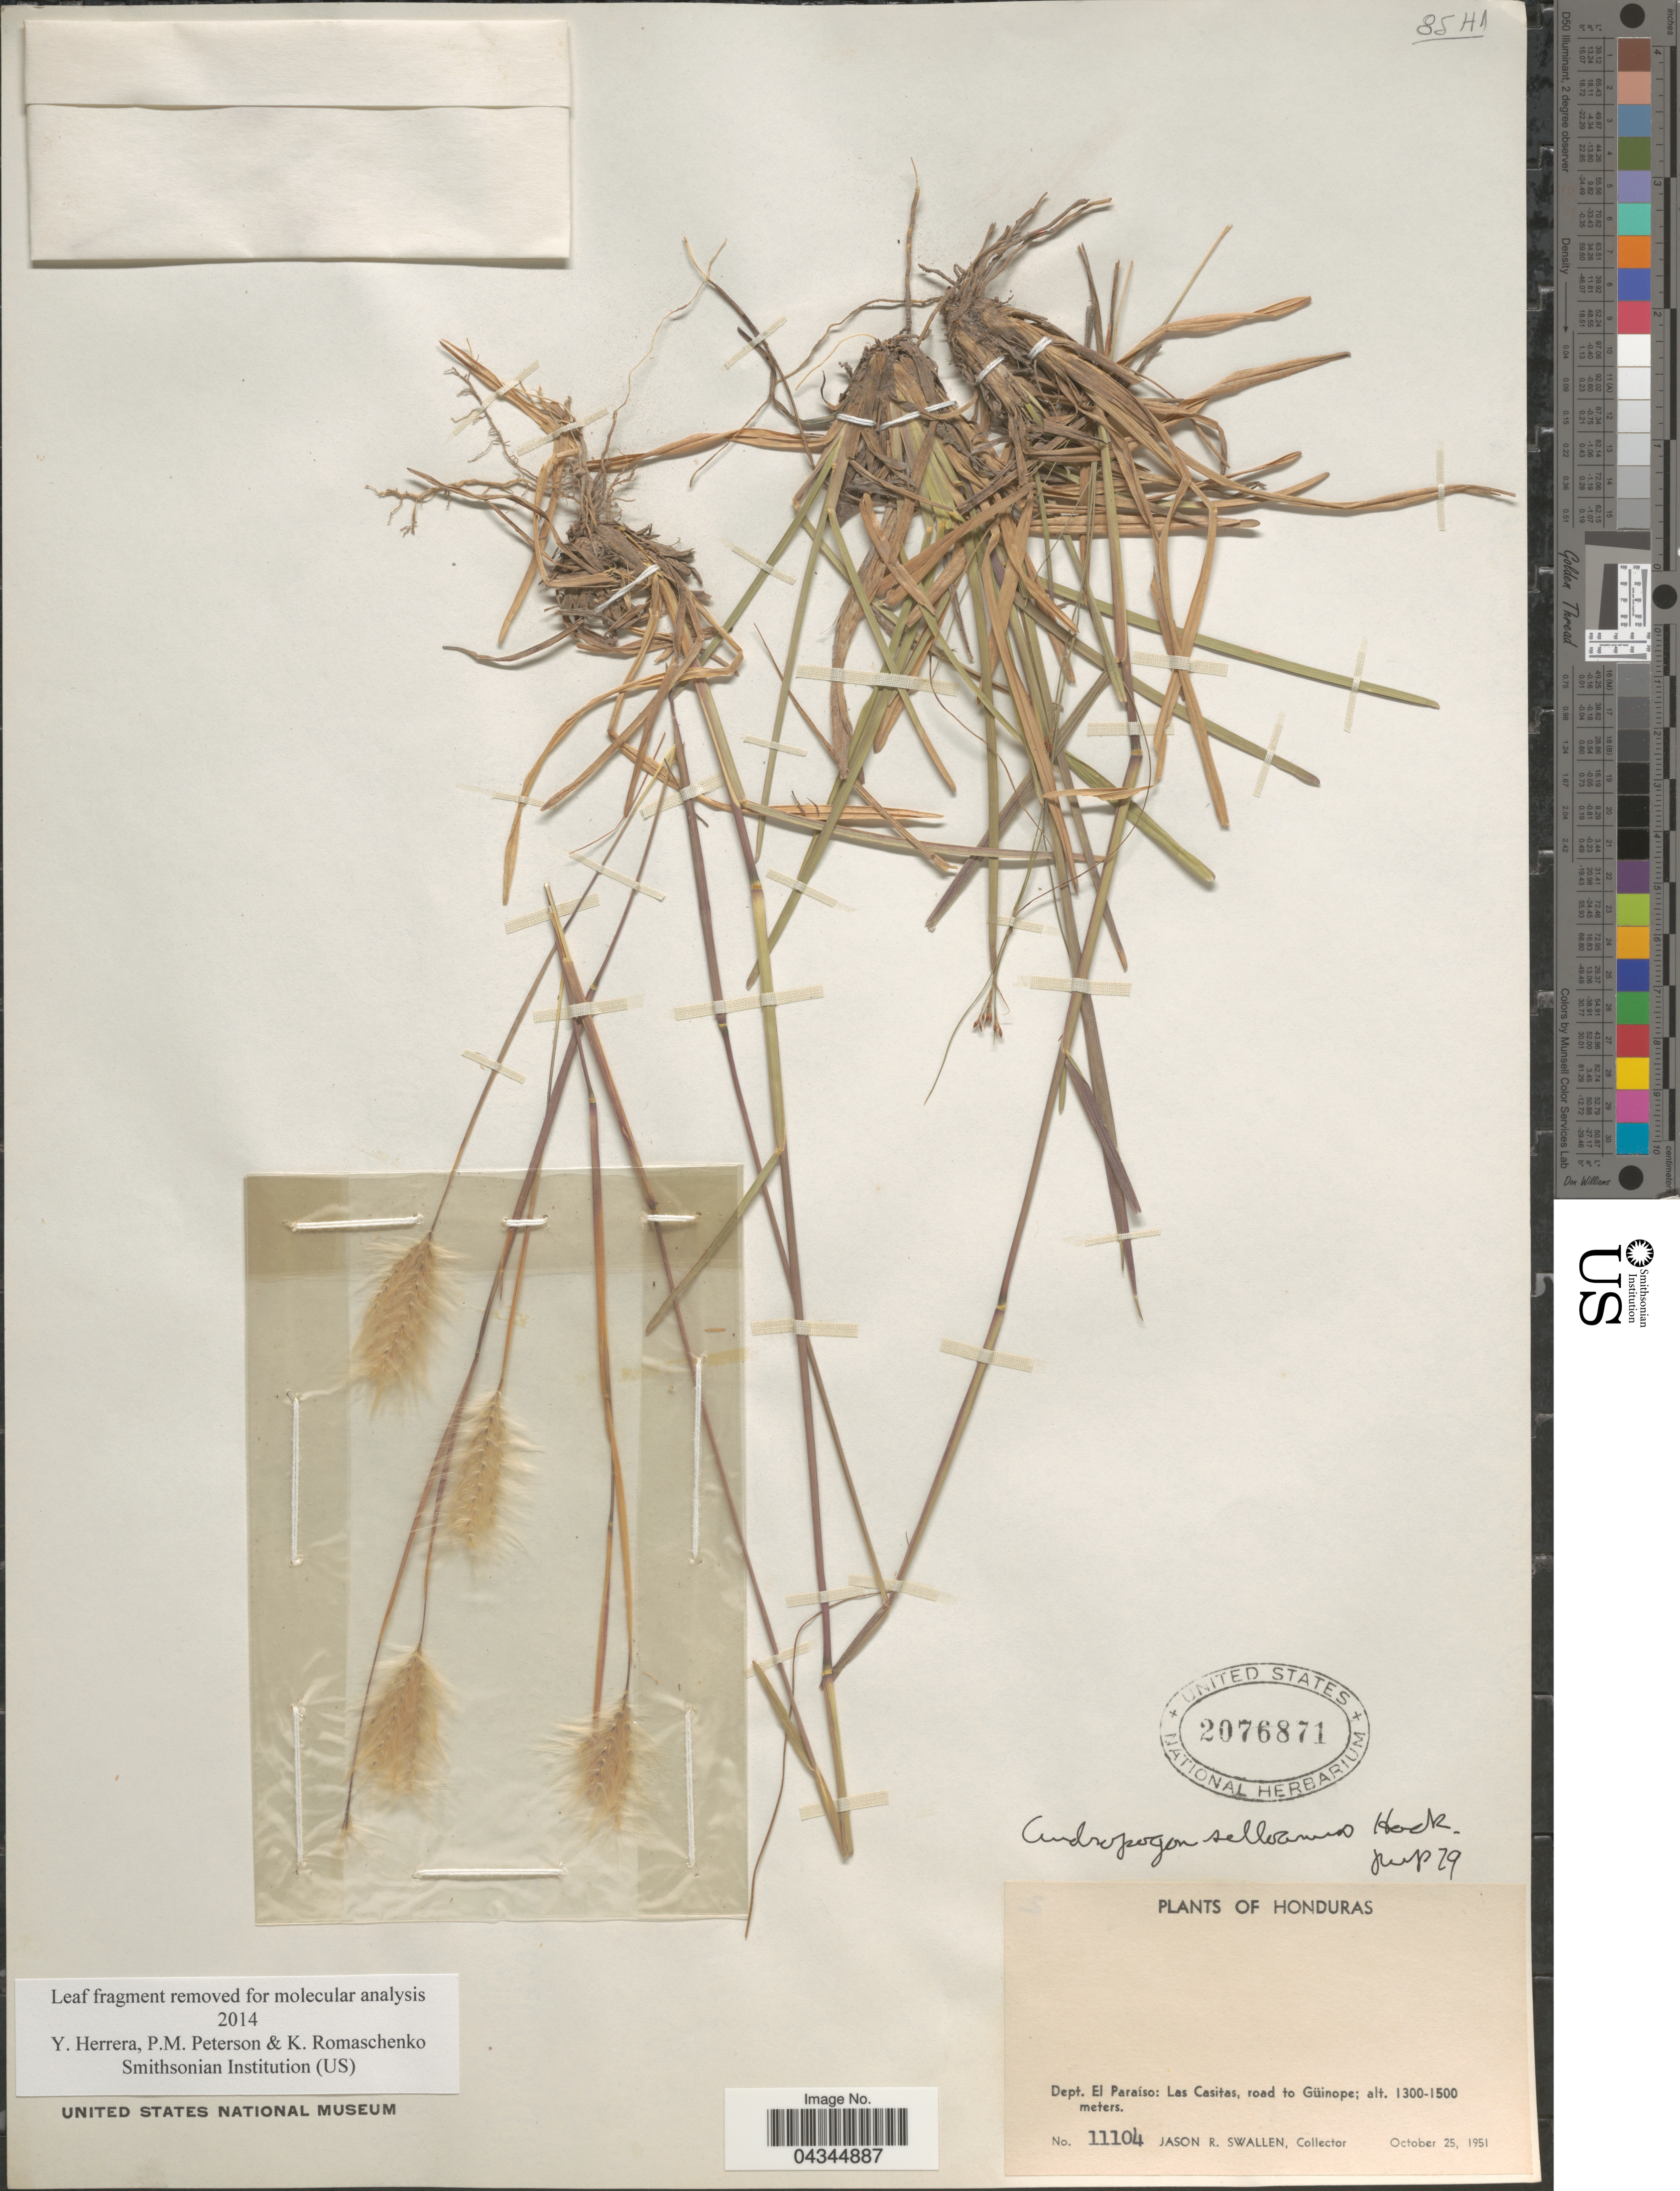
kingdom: Plantae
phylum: Tracheophyta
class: Liliopsida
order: Poales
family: Poaceae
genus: Andropogon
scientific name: Andropogon selloanus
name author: (Hack.) Hack.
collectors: J. R. Swallen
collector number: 11104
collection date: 1951-10-25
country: Honduras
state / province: El Paraiso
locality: Dept. Paraíso: Las Casitas, road to Güinope.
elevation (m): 1300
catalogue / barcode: US 2076871